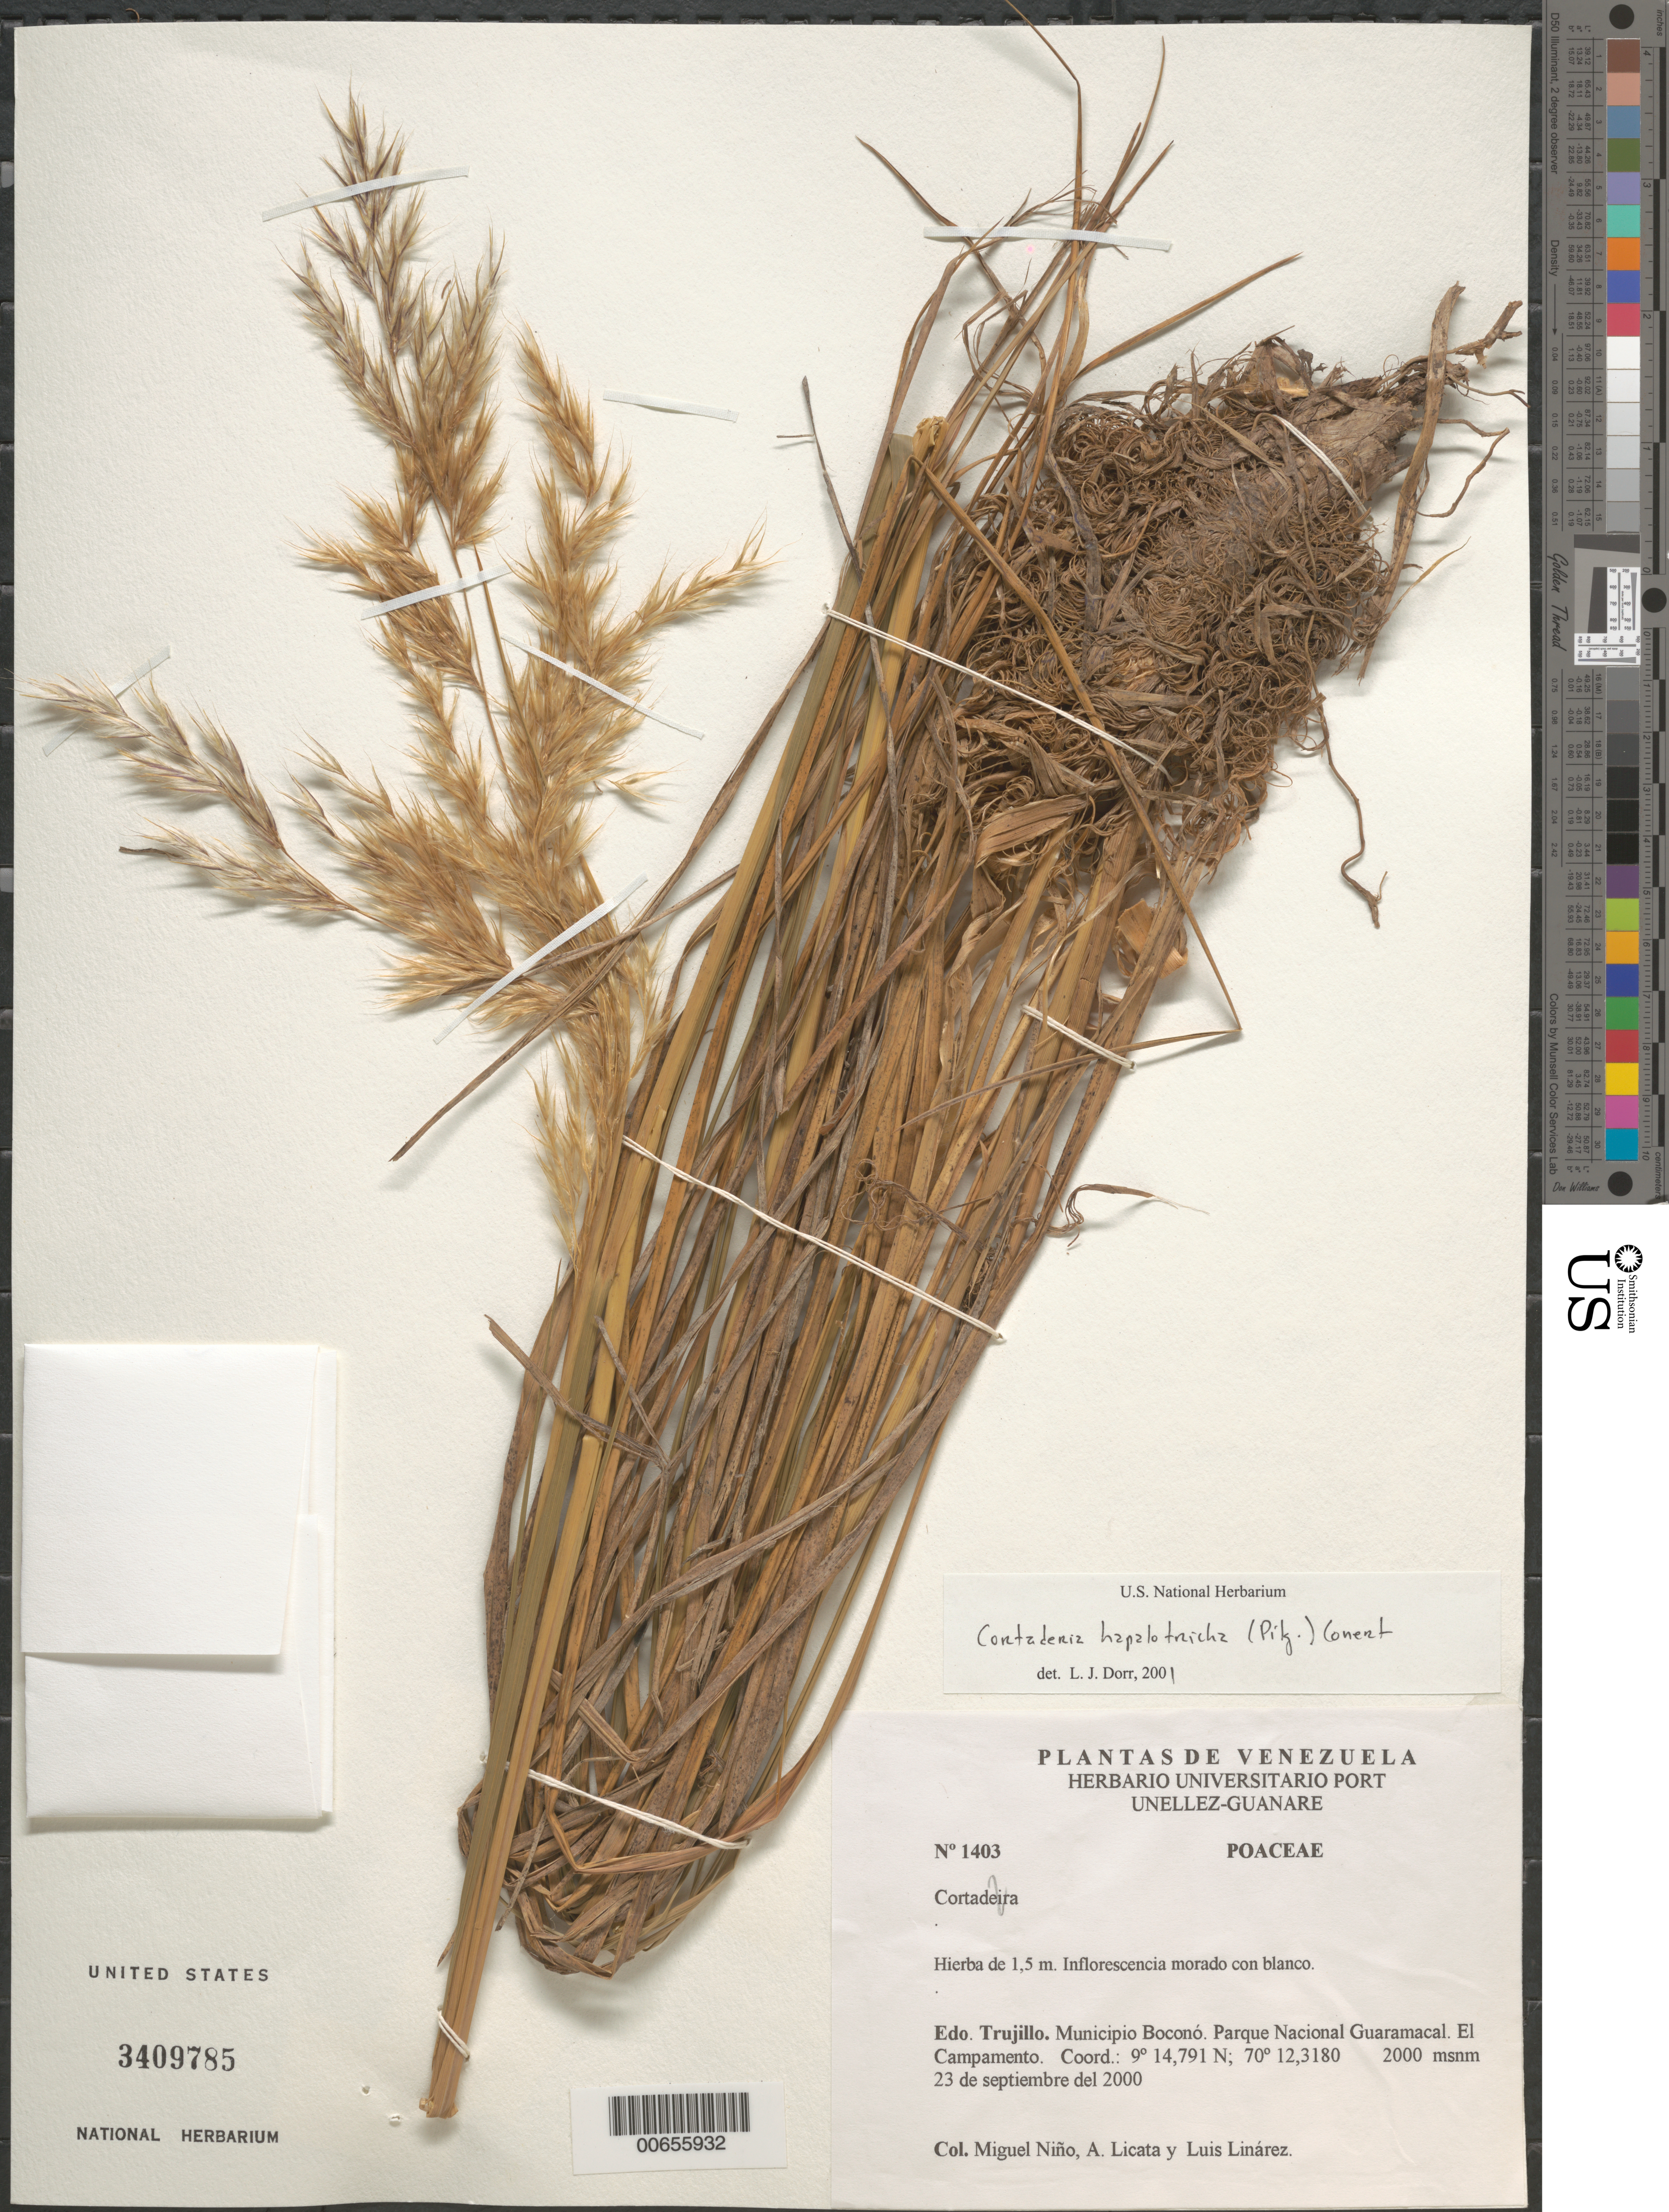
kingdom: Plantae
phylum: Tracheophyta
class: Liliopsida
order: Poales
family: Poaceae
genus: Cortaderia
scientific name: Cortaderia hapalotricha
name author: (Pilg.) Conert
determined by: Dorr, L. J., (BOT), Smithsonian Institution - National Museum of Natural History (UNITED STATES)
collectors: S. M. Niño, A. Licata & L. Linárez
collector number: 1403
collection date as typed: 23 Sep 2000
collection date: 2000-09-23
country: Venezuela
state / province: Trujillo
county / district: Boconó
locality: Parque Nacional Guaramacal, El Campamento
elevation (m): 2000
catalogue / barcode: US 3409785